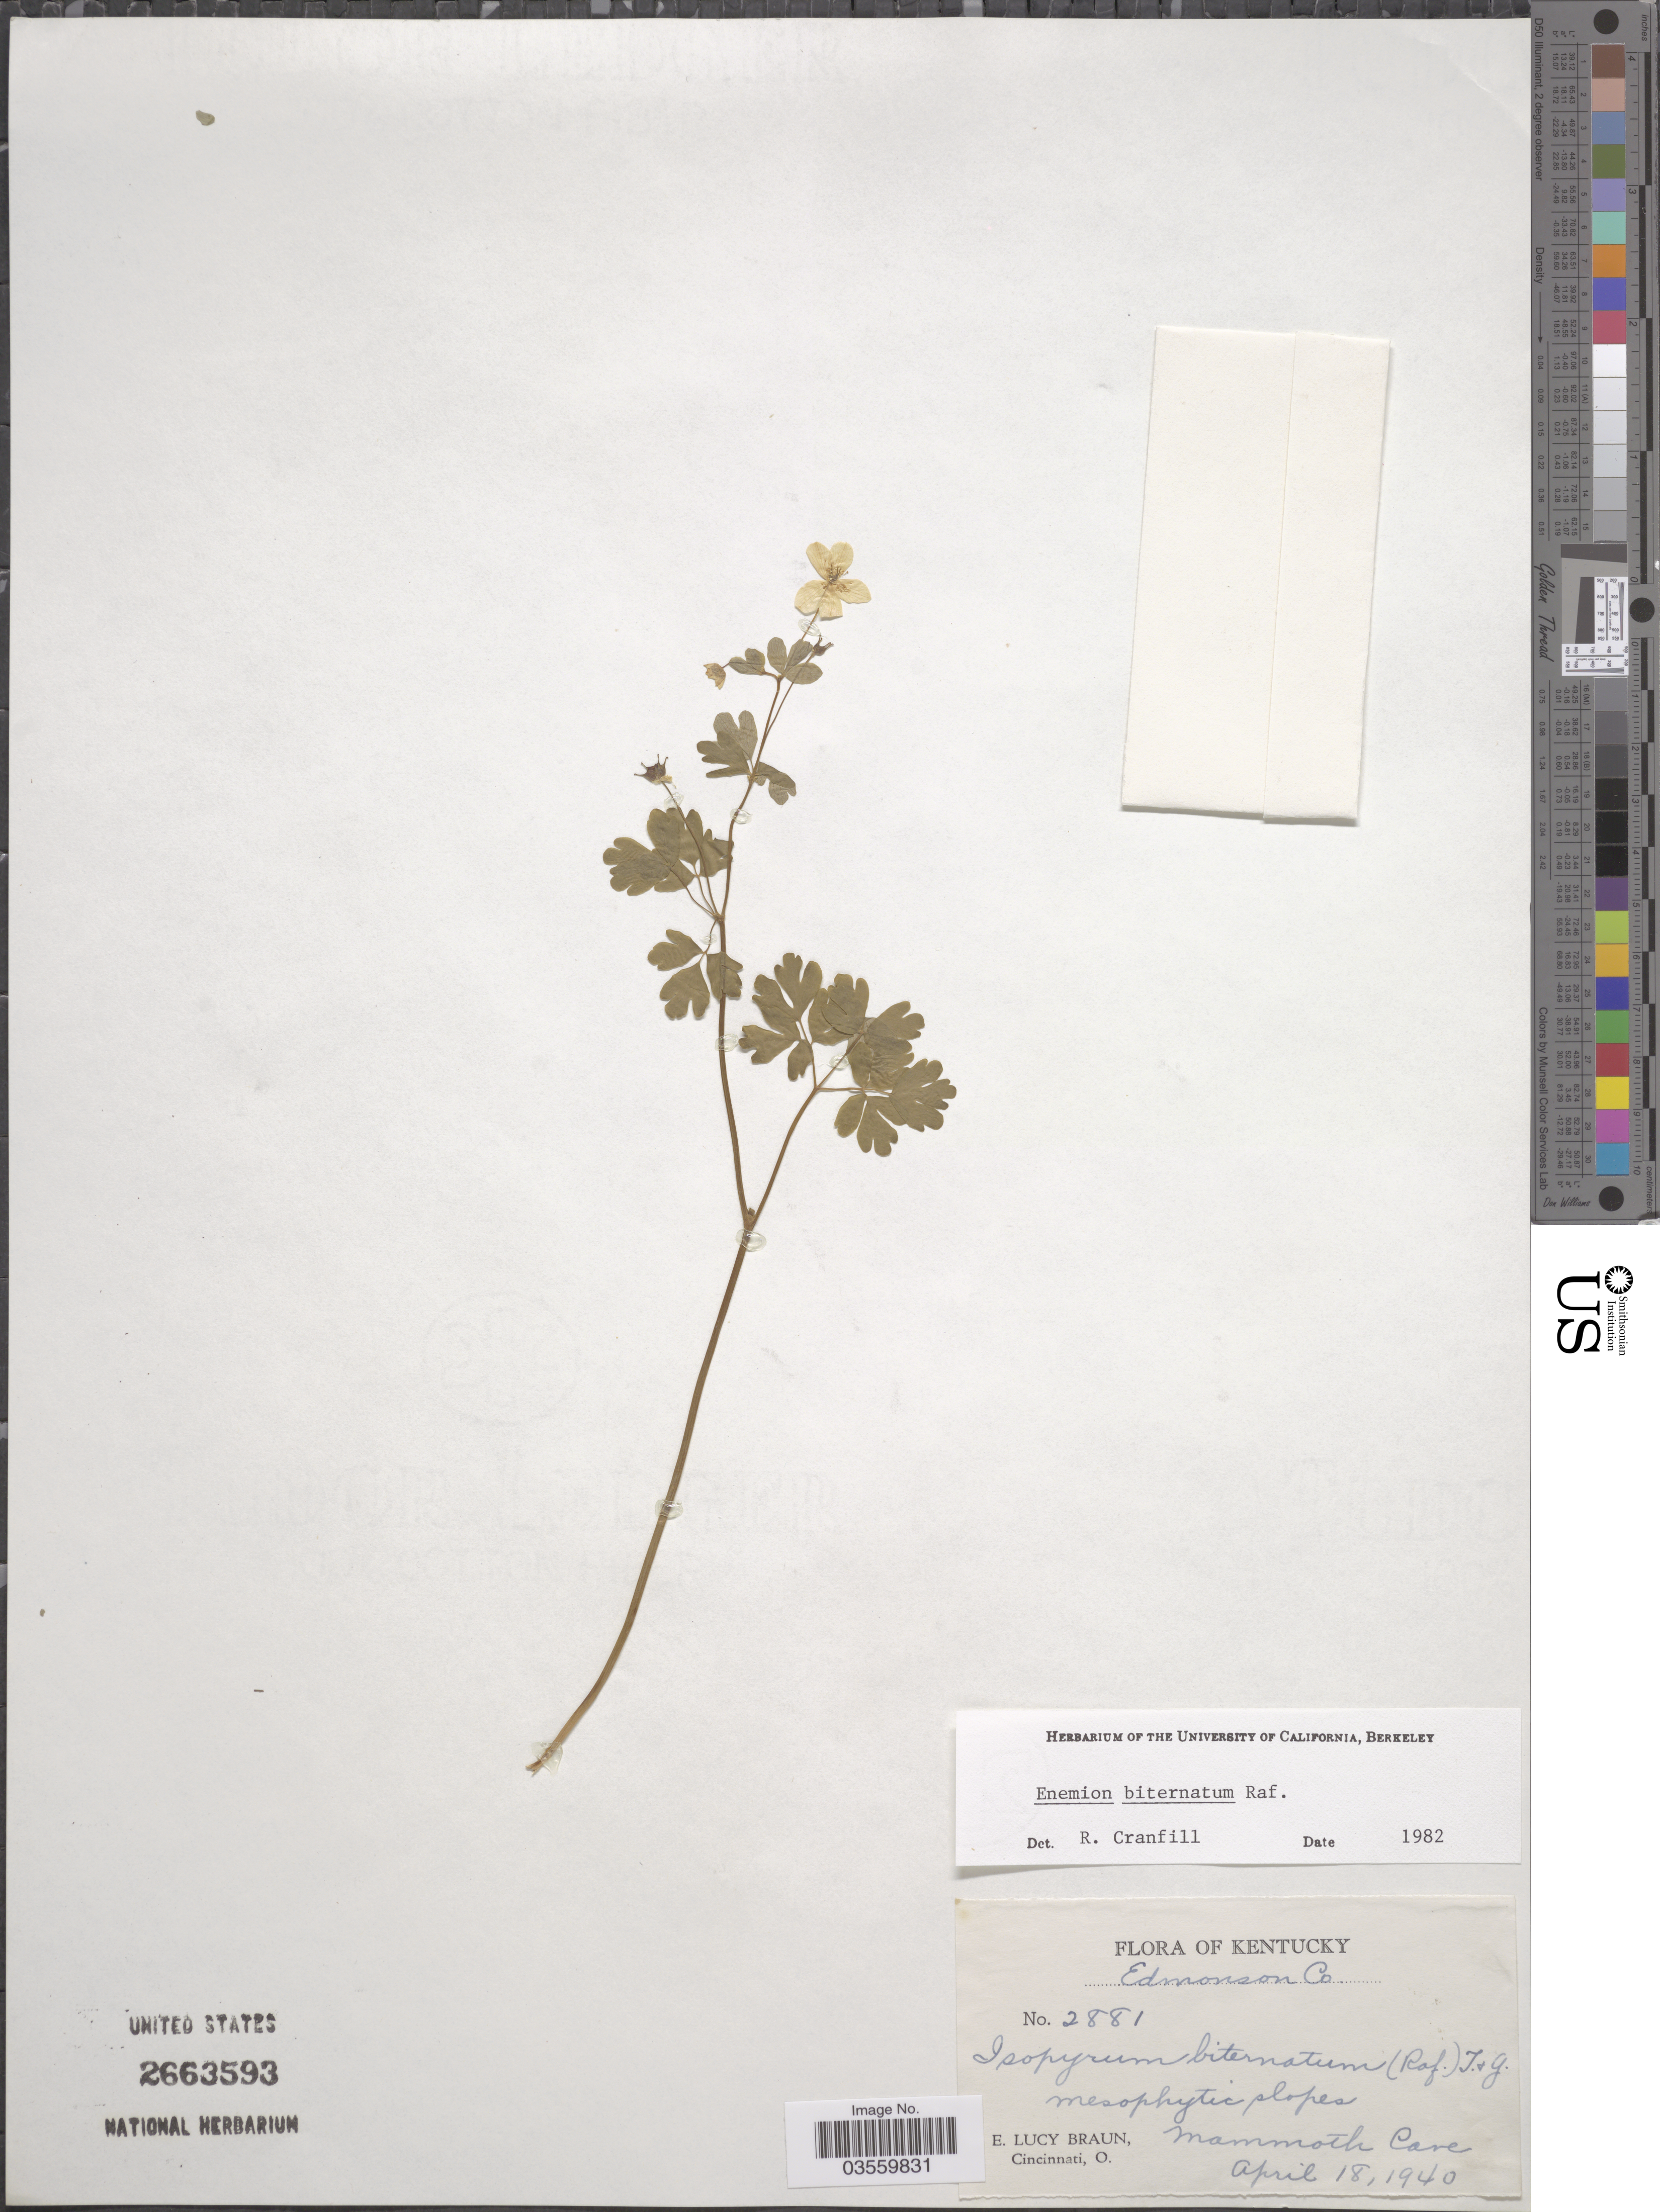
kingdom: Plantae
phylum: Tracheophyta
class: Magnoliopsida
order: Ranunculales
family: Ranunculaceae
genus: Enemion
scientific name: Enemion biternatum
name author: (Torr. & A. Gray) Raf.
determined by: Strong, Mark T., (BOT), Smithsonian Institution - National Museum of Natural History (UNITED STATES)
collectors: C. R. Gunn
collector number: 2881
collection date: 1940-04-18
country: United States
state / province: Kentucky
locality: Edmonson Co. Mammoth Cave.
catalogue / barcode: US 2663593